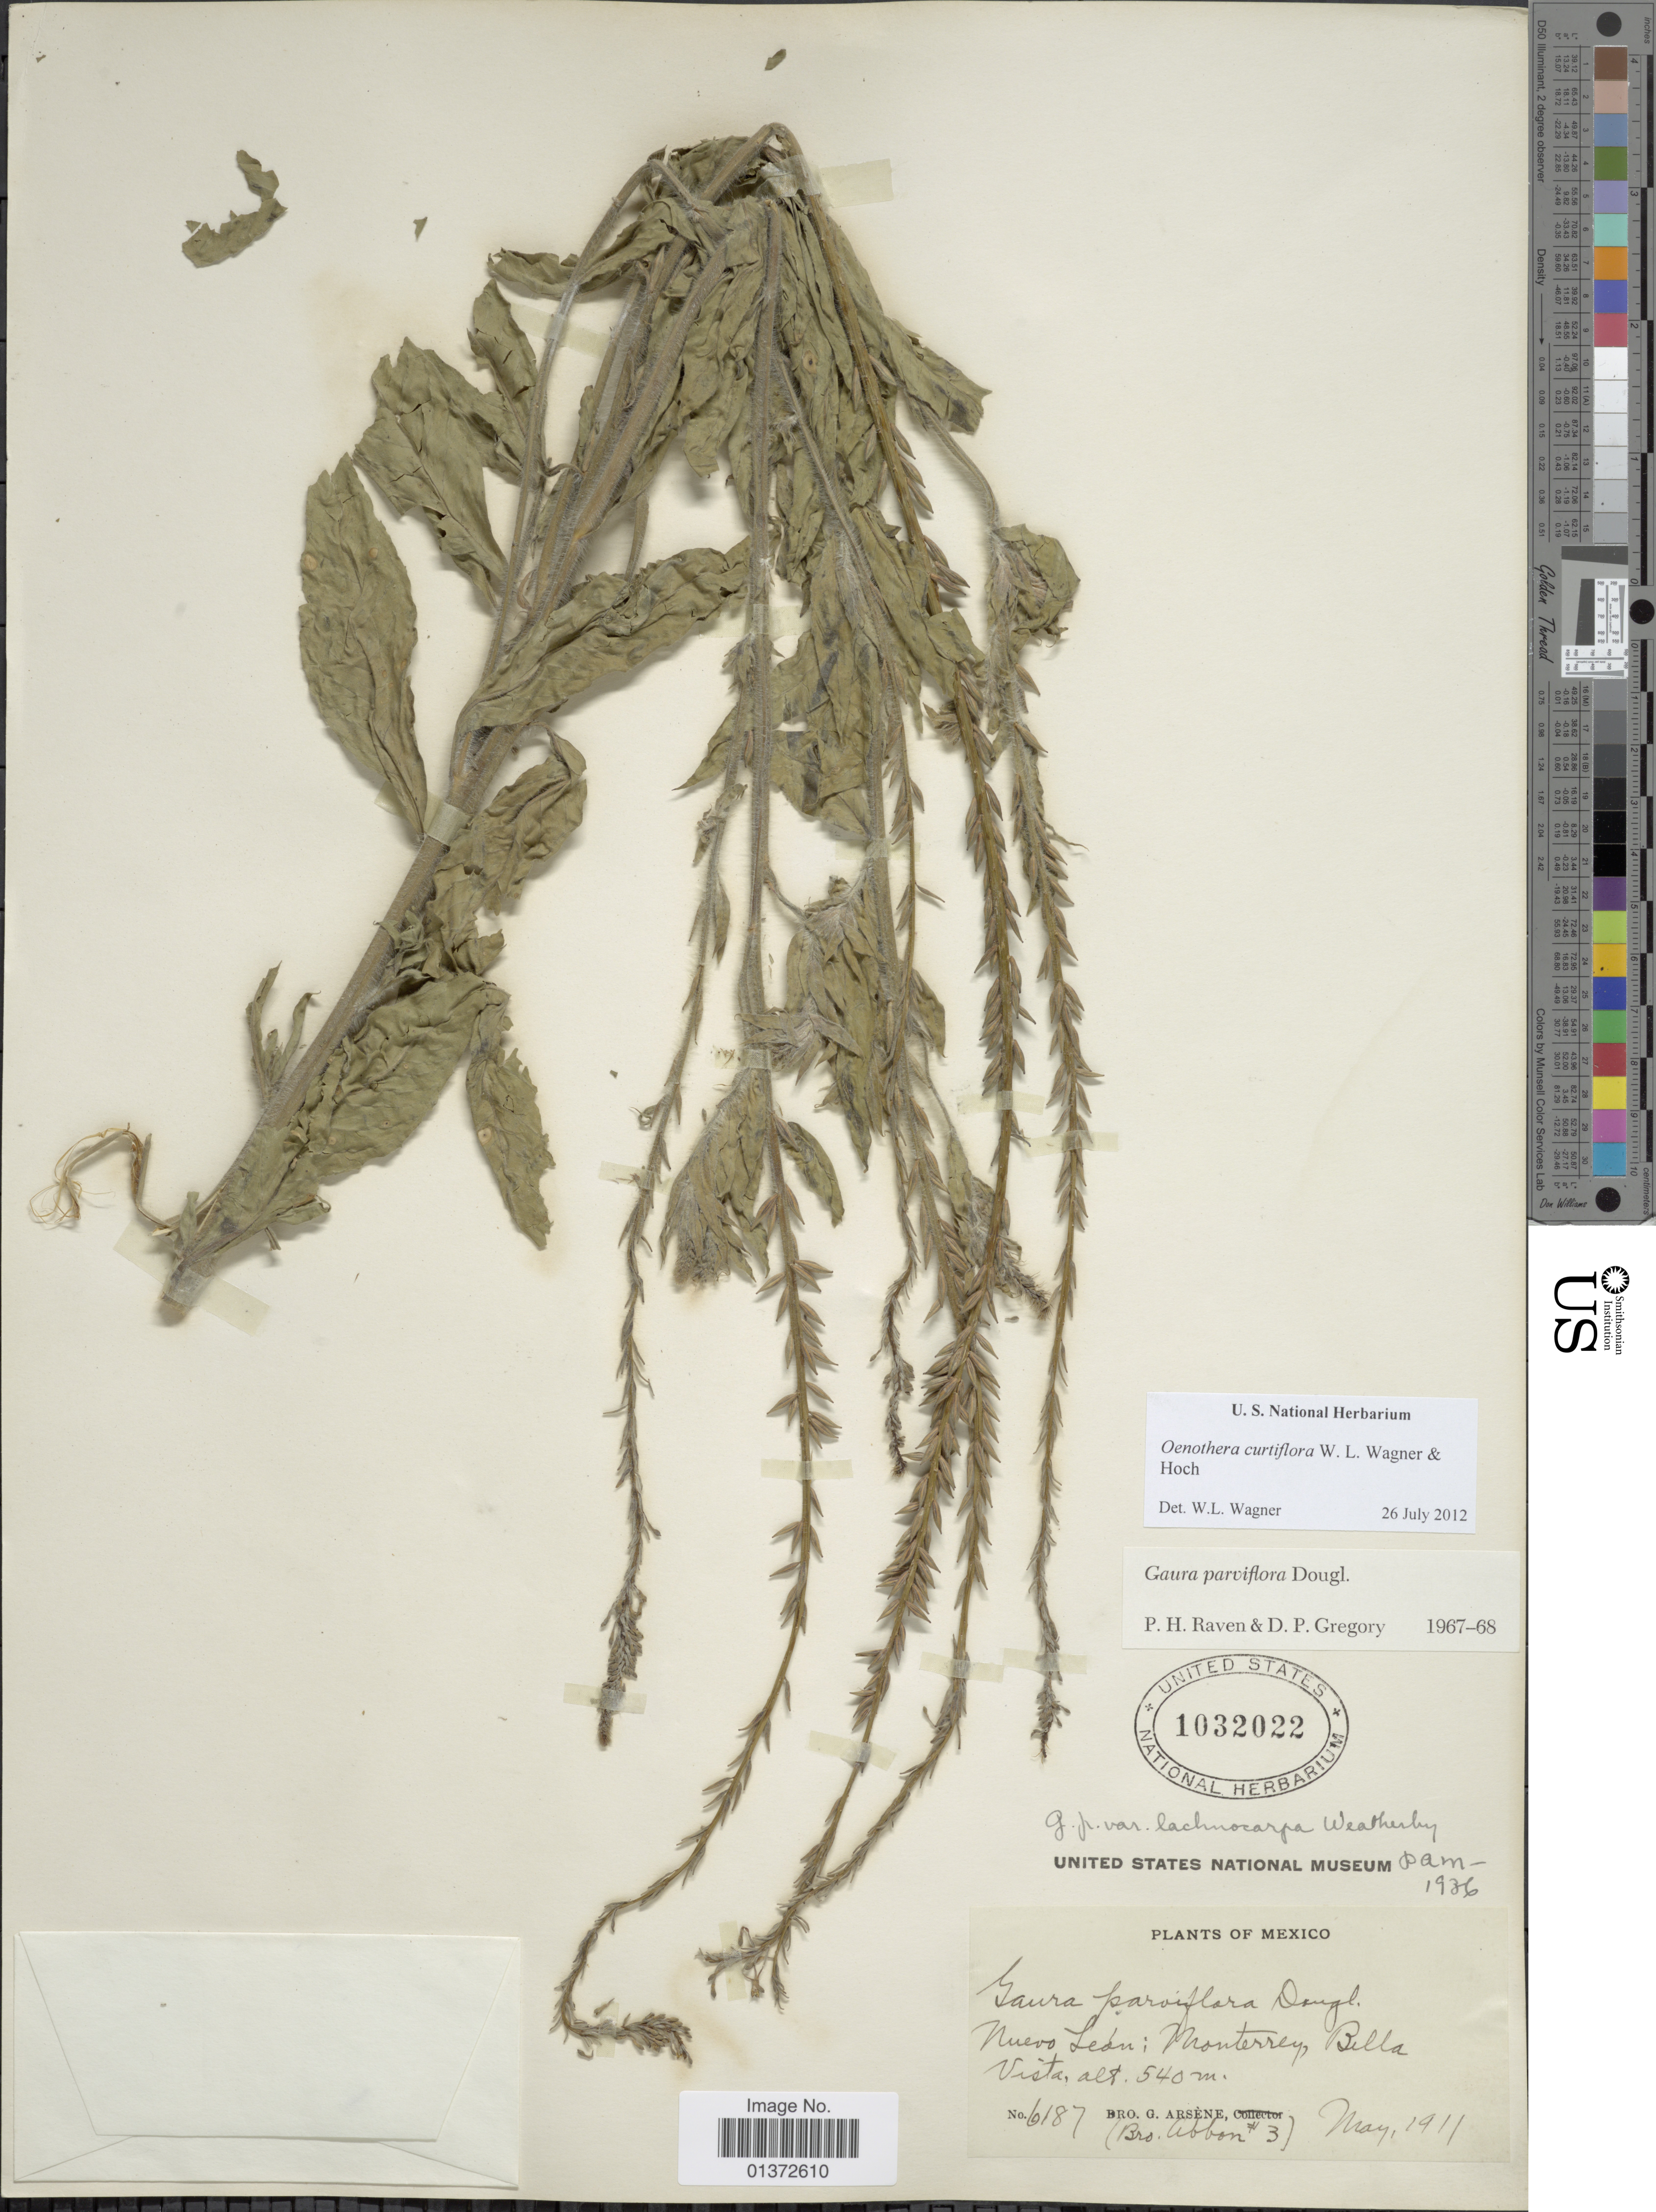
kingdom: Plantae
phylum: Tracheophyta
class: Magnoliopsida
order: Myrtales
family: Onagraceae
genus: Oenothera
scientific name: Oenothera curtiflora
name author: W.L. Wagner & Hoch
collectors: Bro. G. Arsène & Bro. Abbon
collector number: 6187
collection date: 1911-05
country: Mexico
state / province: Nuevo León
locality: Monterrey, Billa Vista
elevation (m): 540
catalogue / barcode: US 1032022